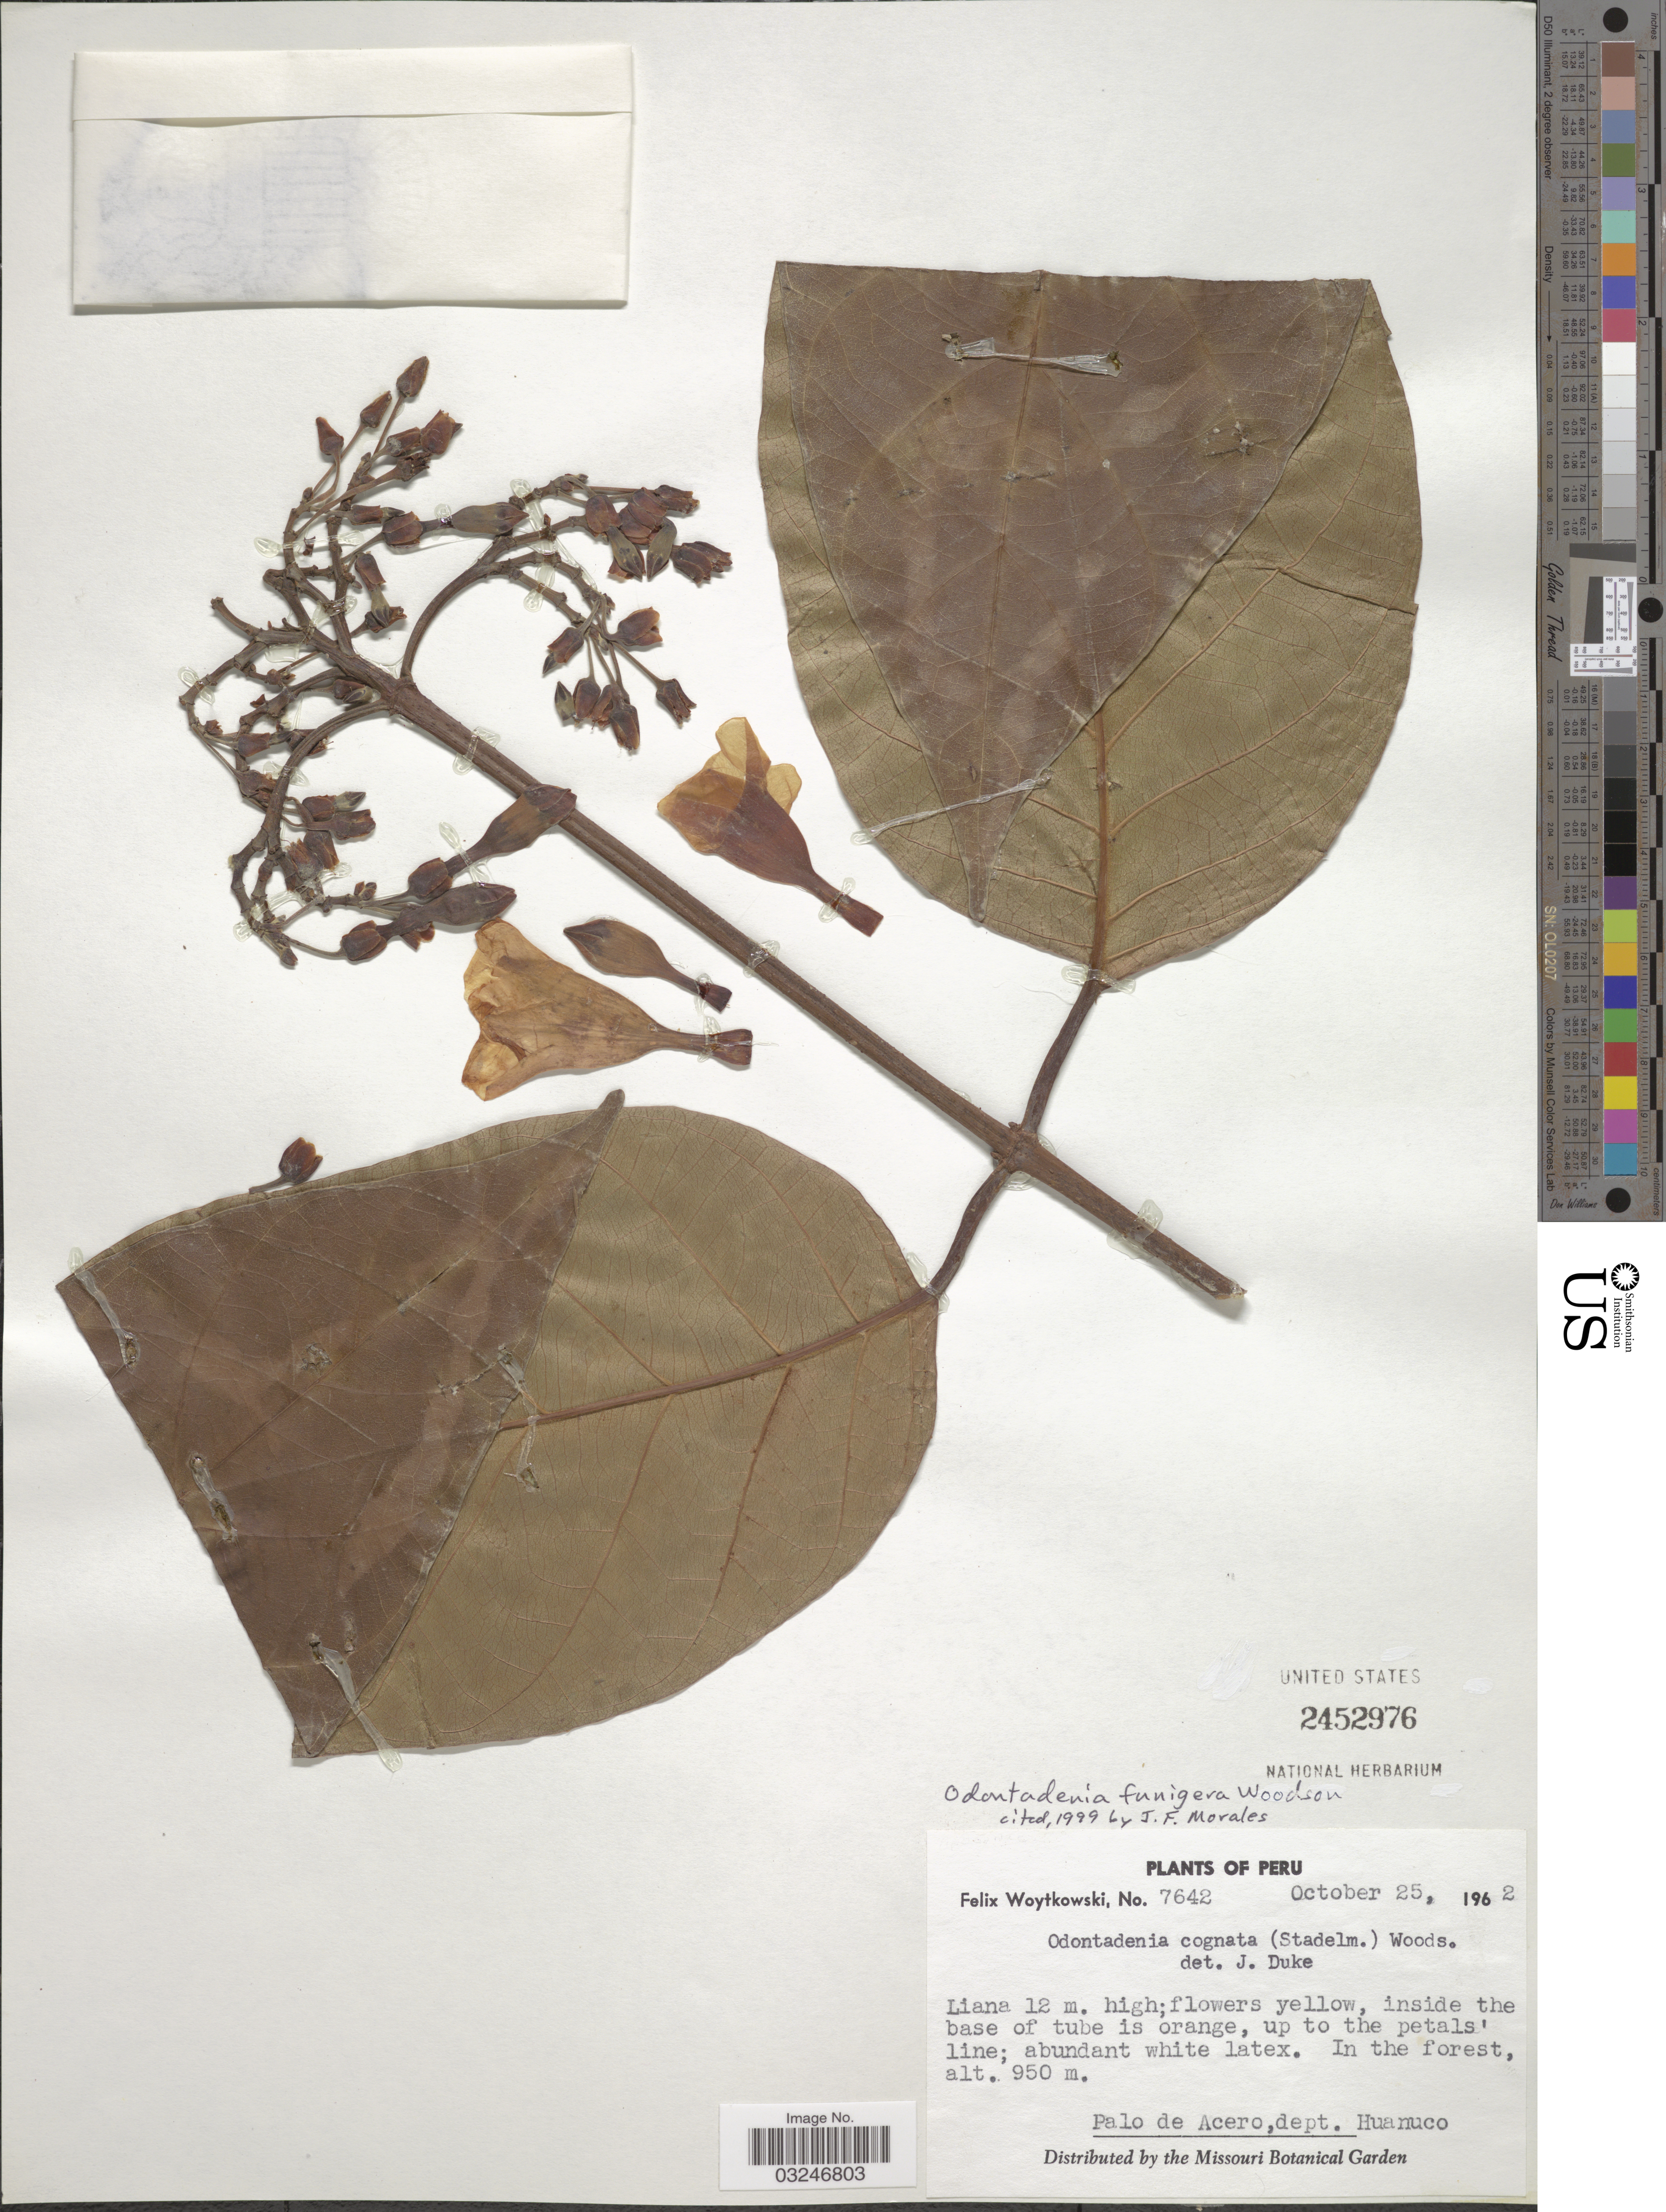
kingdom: Plantae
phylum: Tracheophyta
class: Magnoliopsida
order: Gentianales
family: Apocynaceae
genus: Odontadenia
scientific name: Odontadenia funigera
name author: Woodson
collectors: F. Woytkowski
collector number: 7642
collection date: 1962-10-25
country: Peru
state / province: Huánuco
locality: Palo de Acero, dept. Huanuco.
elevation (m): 950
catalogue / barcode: US 2452976